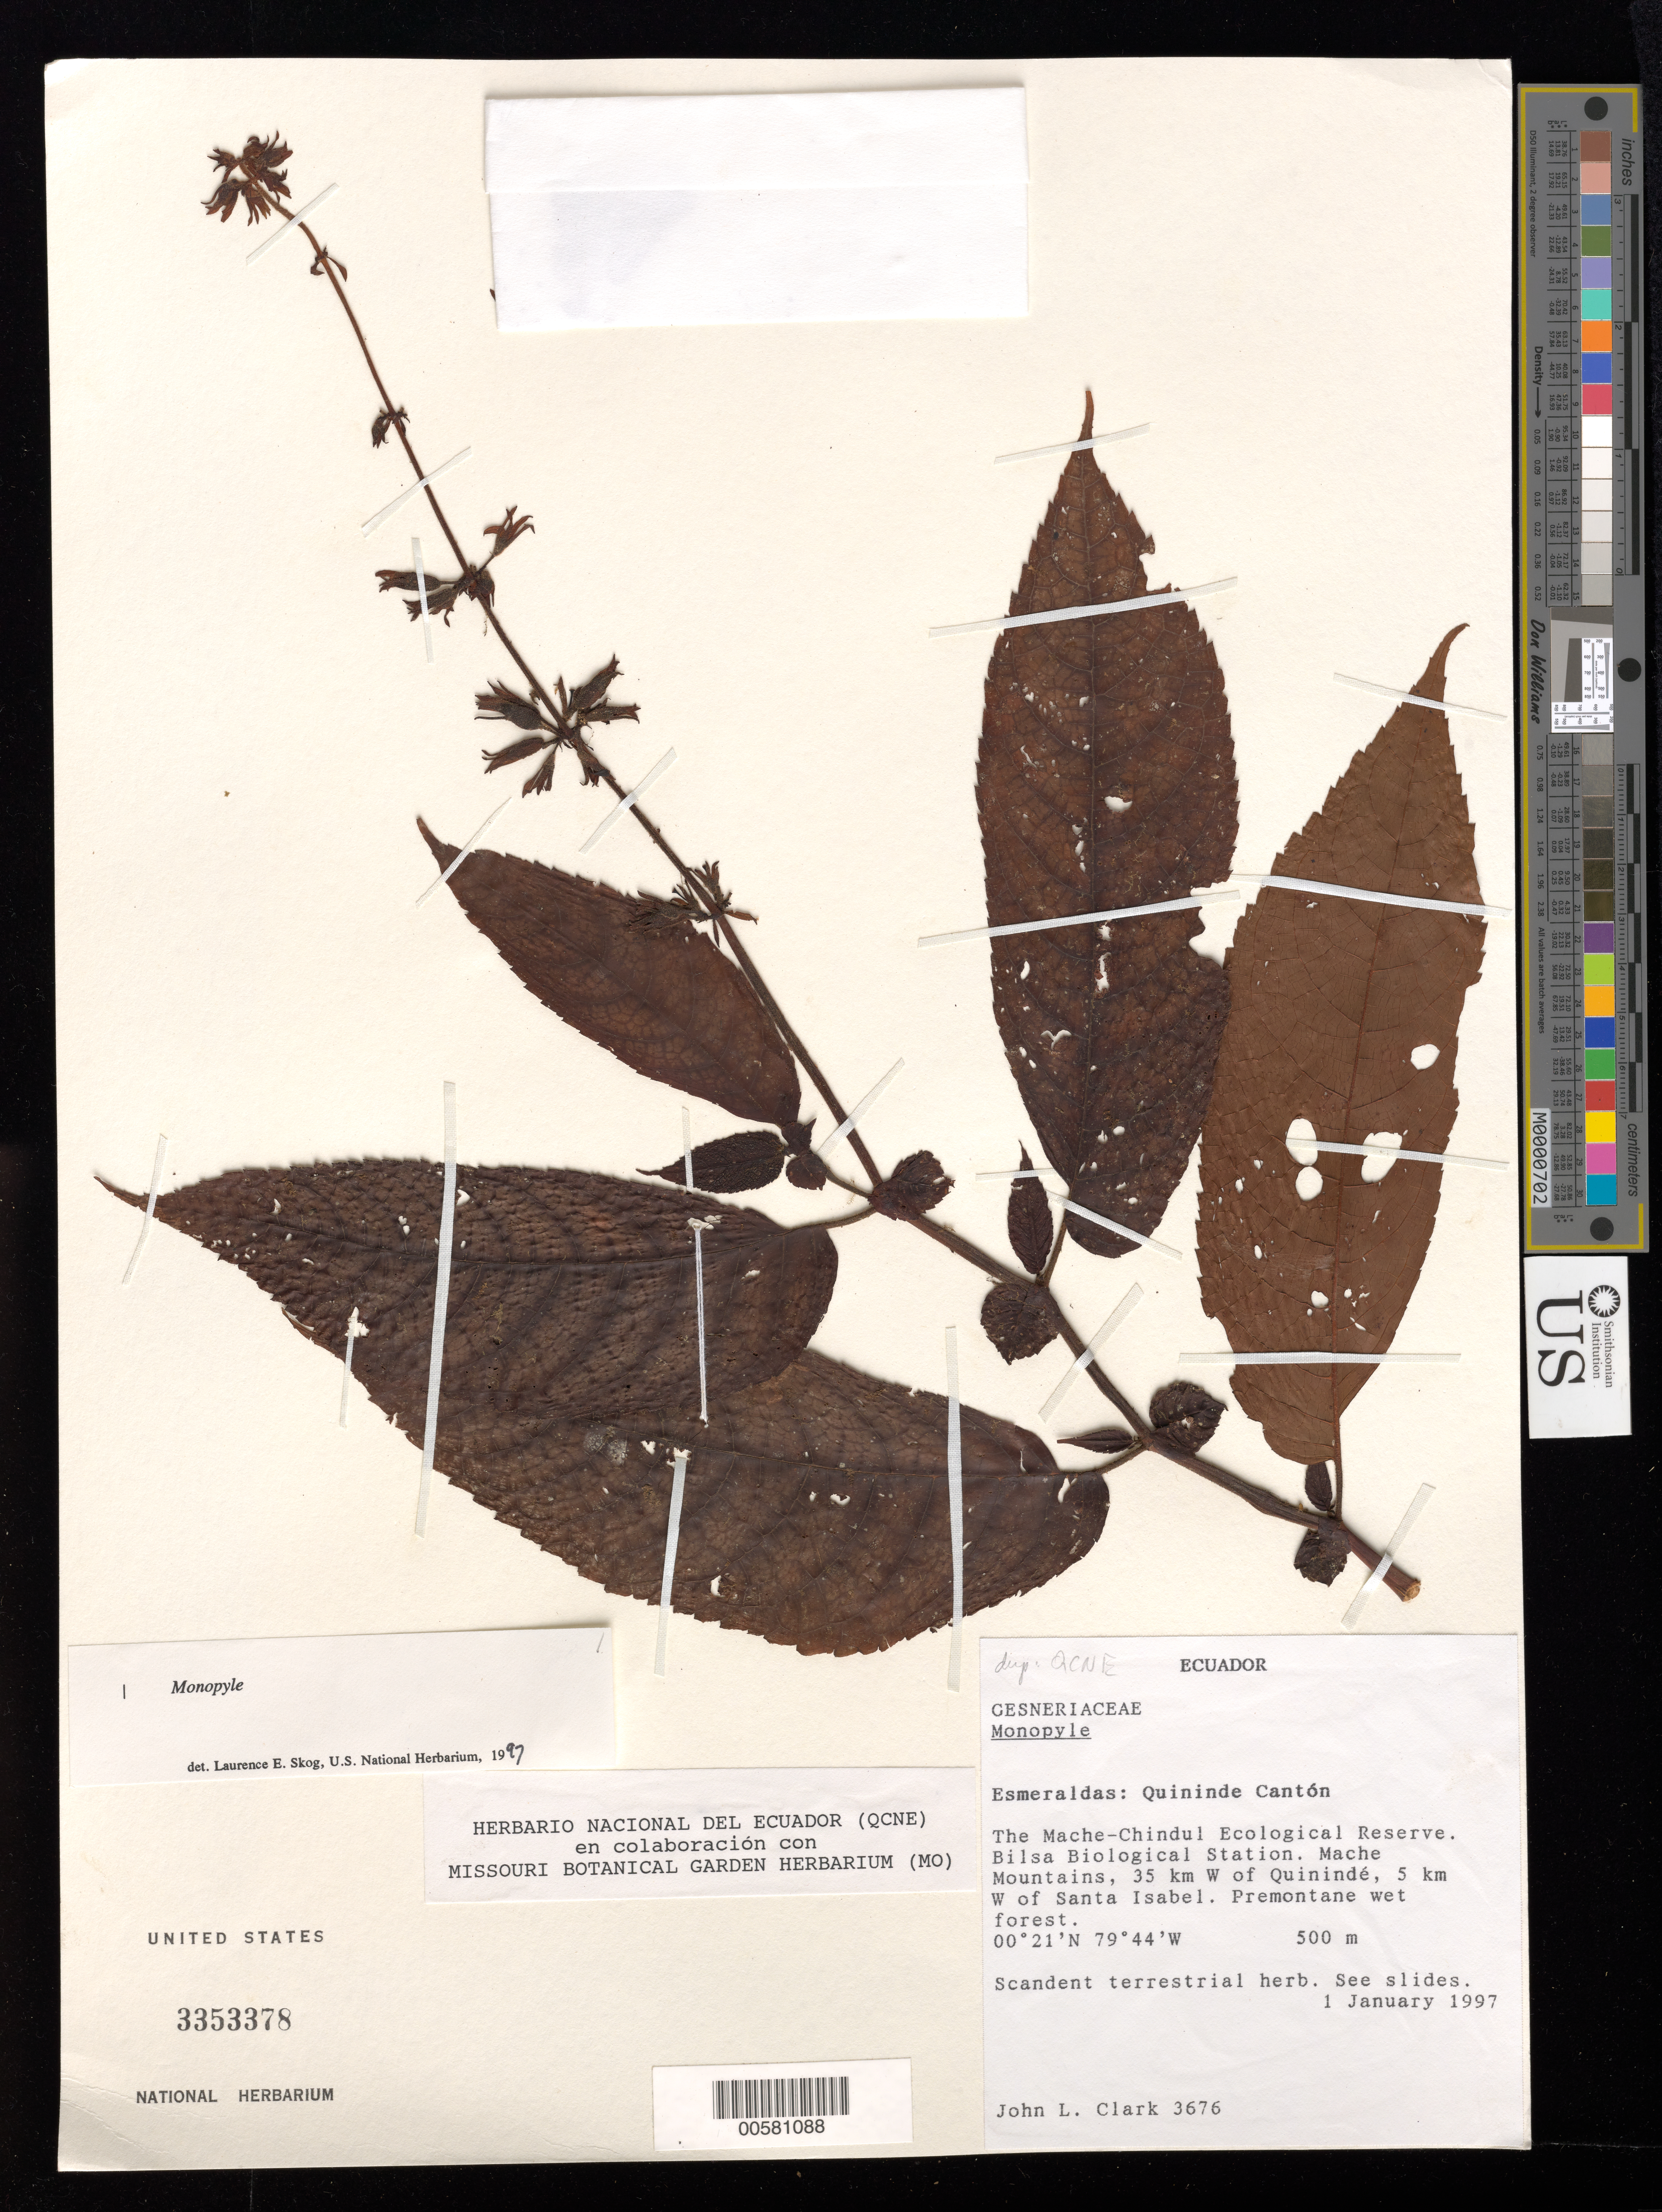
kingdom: Plantae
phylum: Tracheophyta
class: Magnoliopsida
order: Lamiales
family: Gesneriaceae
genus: Monopyle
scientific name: Monopyle sp.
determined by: Skog, Laurence E.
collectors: J. L. Clark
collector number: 3676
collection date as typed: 01 Jan 1997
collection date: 1997-01-01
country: Ecuador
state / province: Esmeraldas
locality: Quininde Cantón. Mache-Chindul Ecological Reserve, Bilsa Biological Station, Mache Mountains, 35 km W of Quinindé, 5 km W of Santa Isabel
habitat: Premontane wet forest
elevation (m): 500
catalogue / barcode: US 3353378